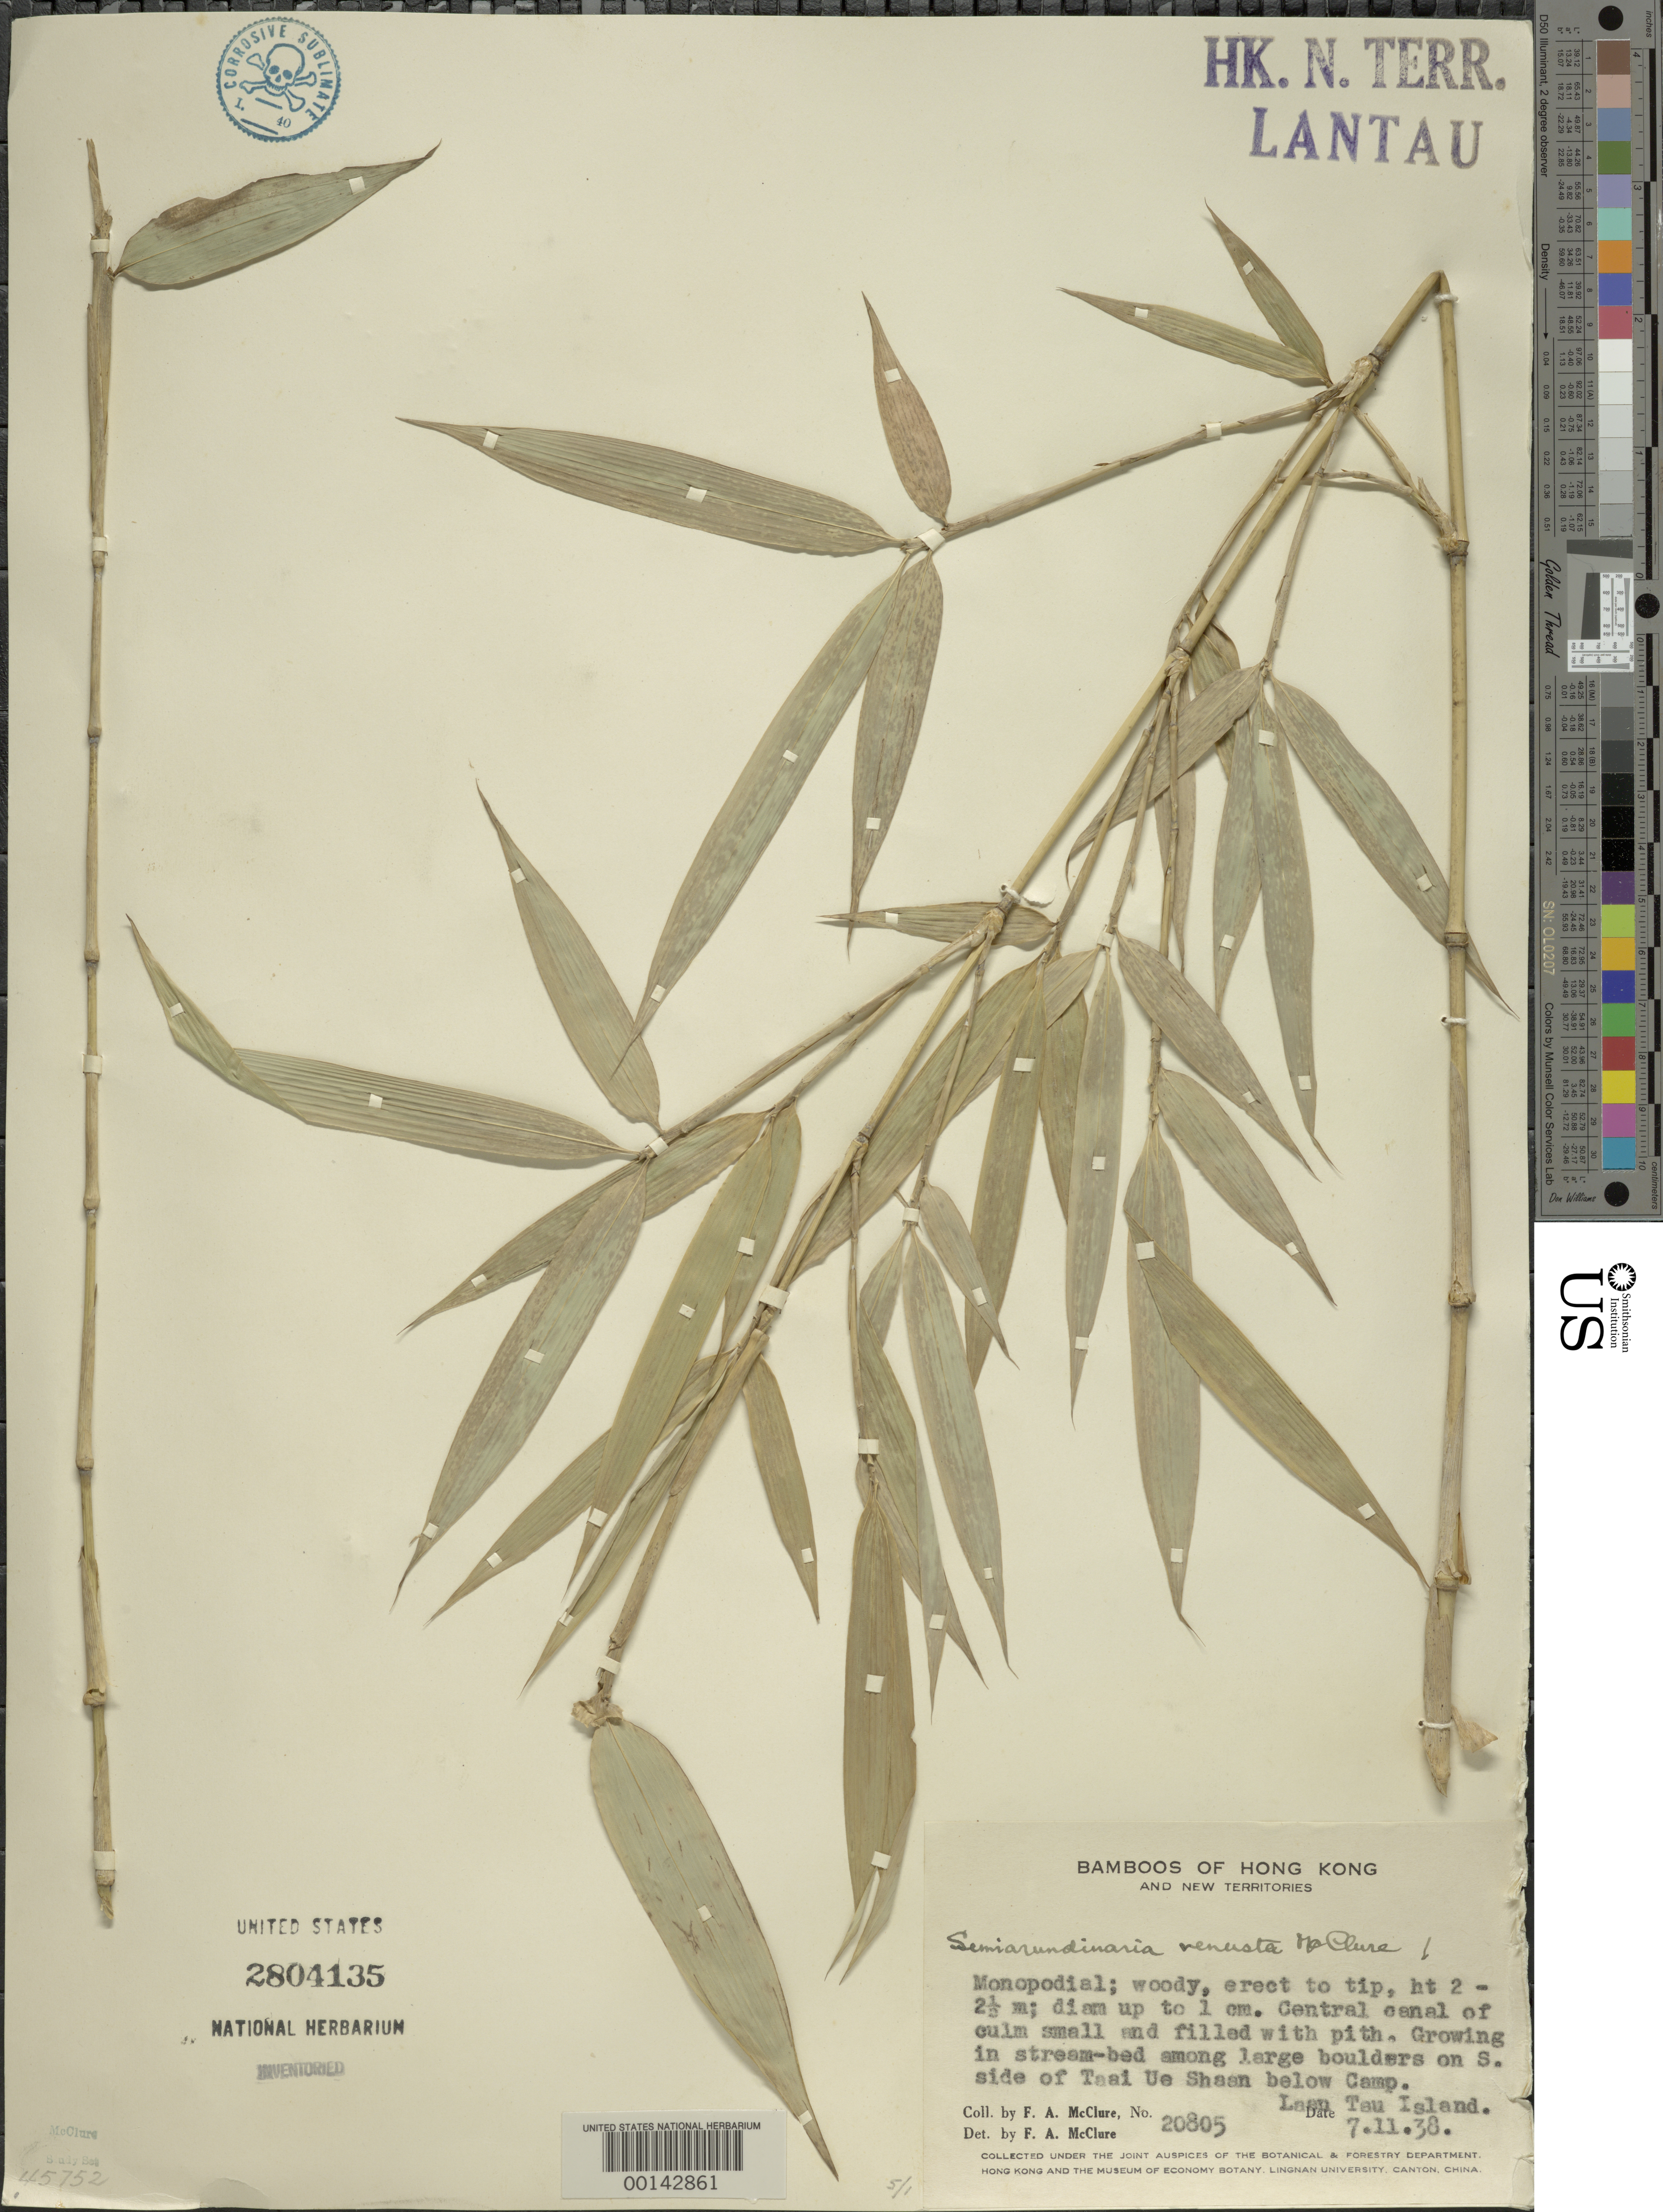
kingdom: Plantae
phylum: Tracheophyta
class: Liliopsida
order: Poales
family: Poaceae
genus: Semiarundinaria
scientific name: Semiarundinaria venusta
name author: McClure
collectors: F. A. McClure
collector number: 20805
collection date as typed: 11 Jul 1938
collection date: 1938-07-11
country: China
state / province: Hong Kong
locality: Laen tsu isl.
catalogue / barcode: US 2804135